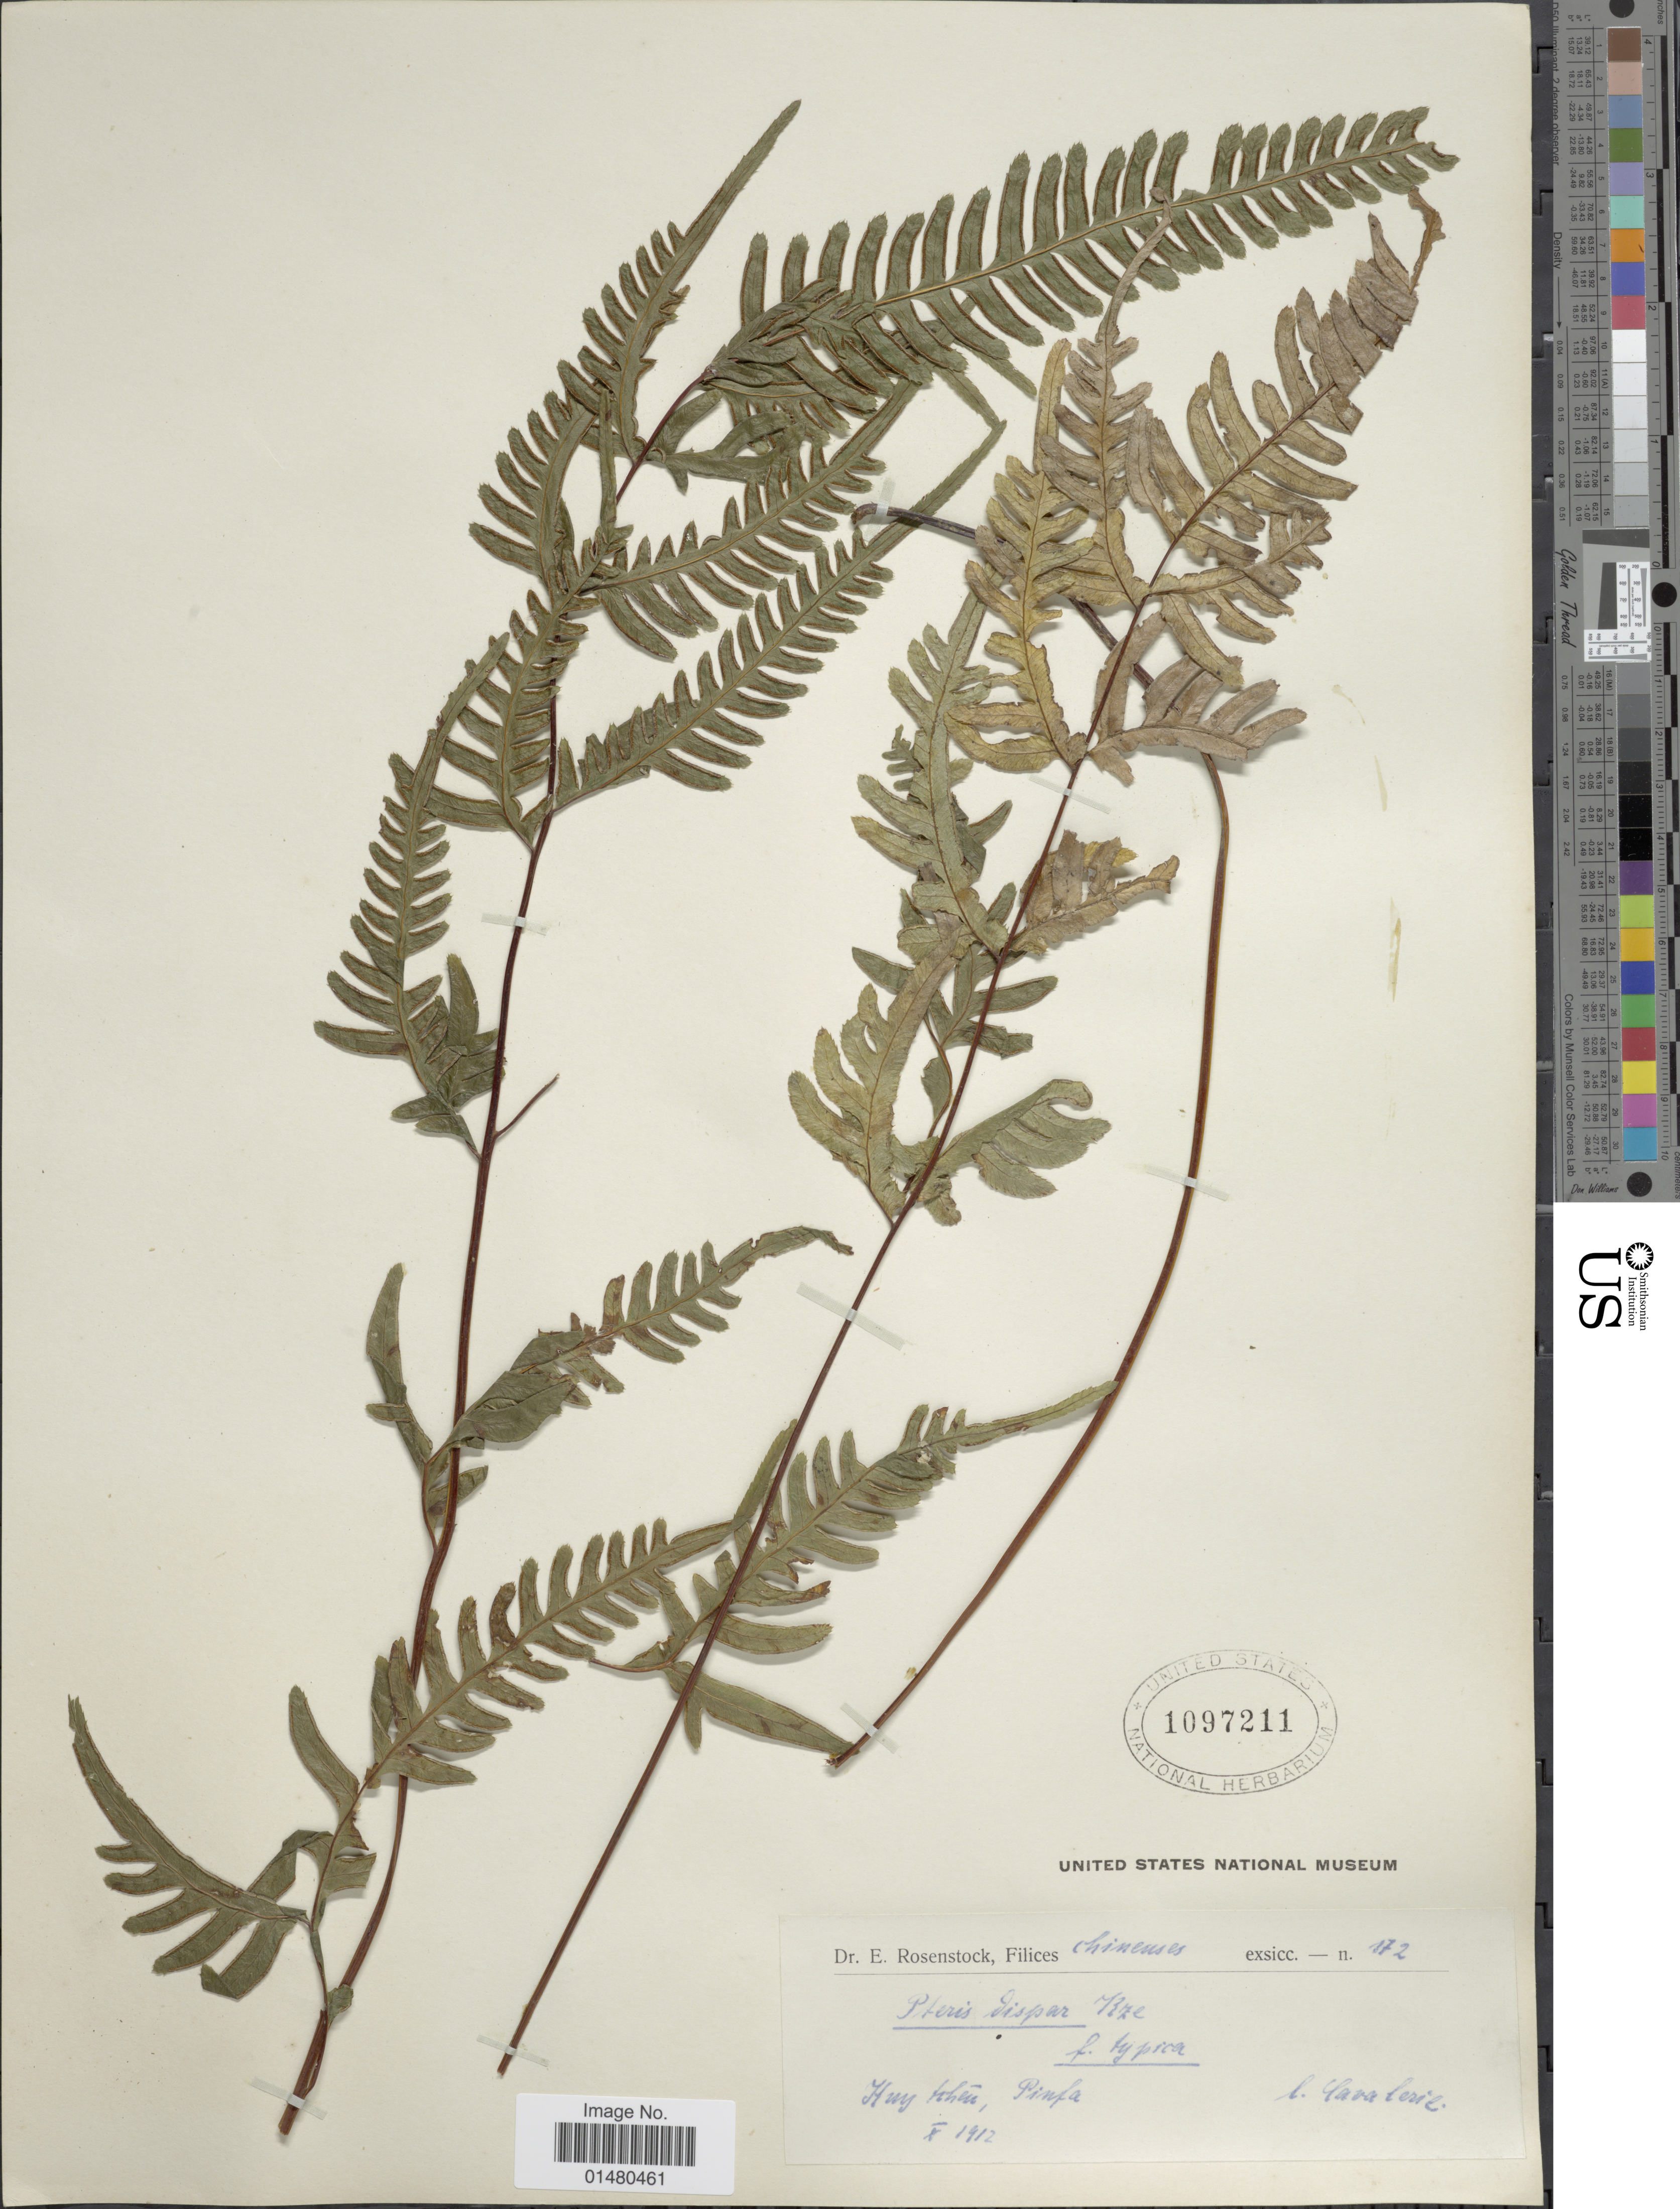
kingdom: Plantae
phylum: Tracheophyta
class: Polypodiopsida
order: Polypodiales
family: Pteridaceae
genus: Pteris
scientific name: Pteris dispar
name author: Kunze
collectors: -. Cavalerie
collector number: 172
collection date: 1912-10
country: China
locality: Kuy Acheu, Pinfa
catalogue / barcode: US 1097211